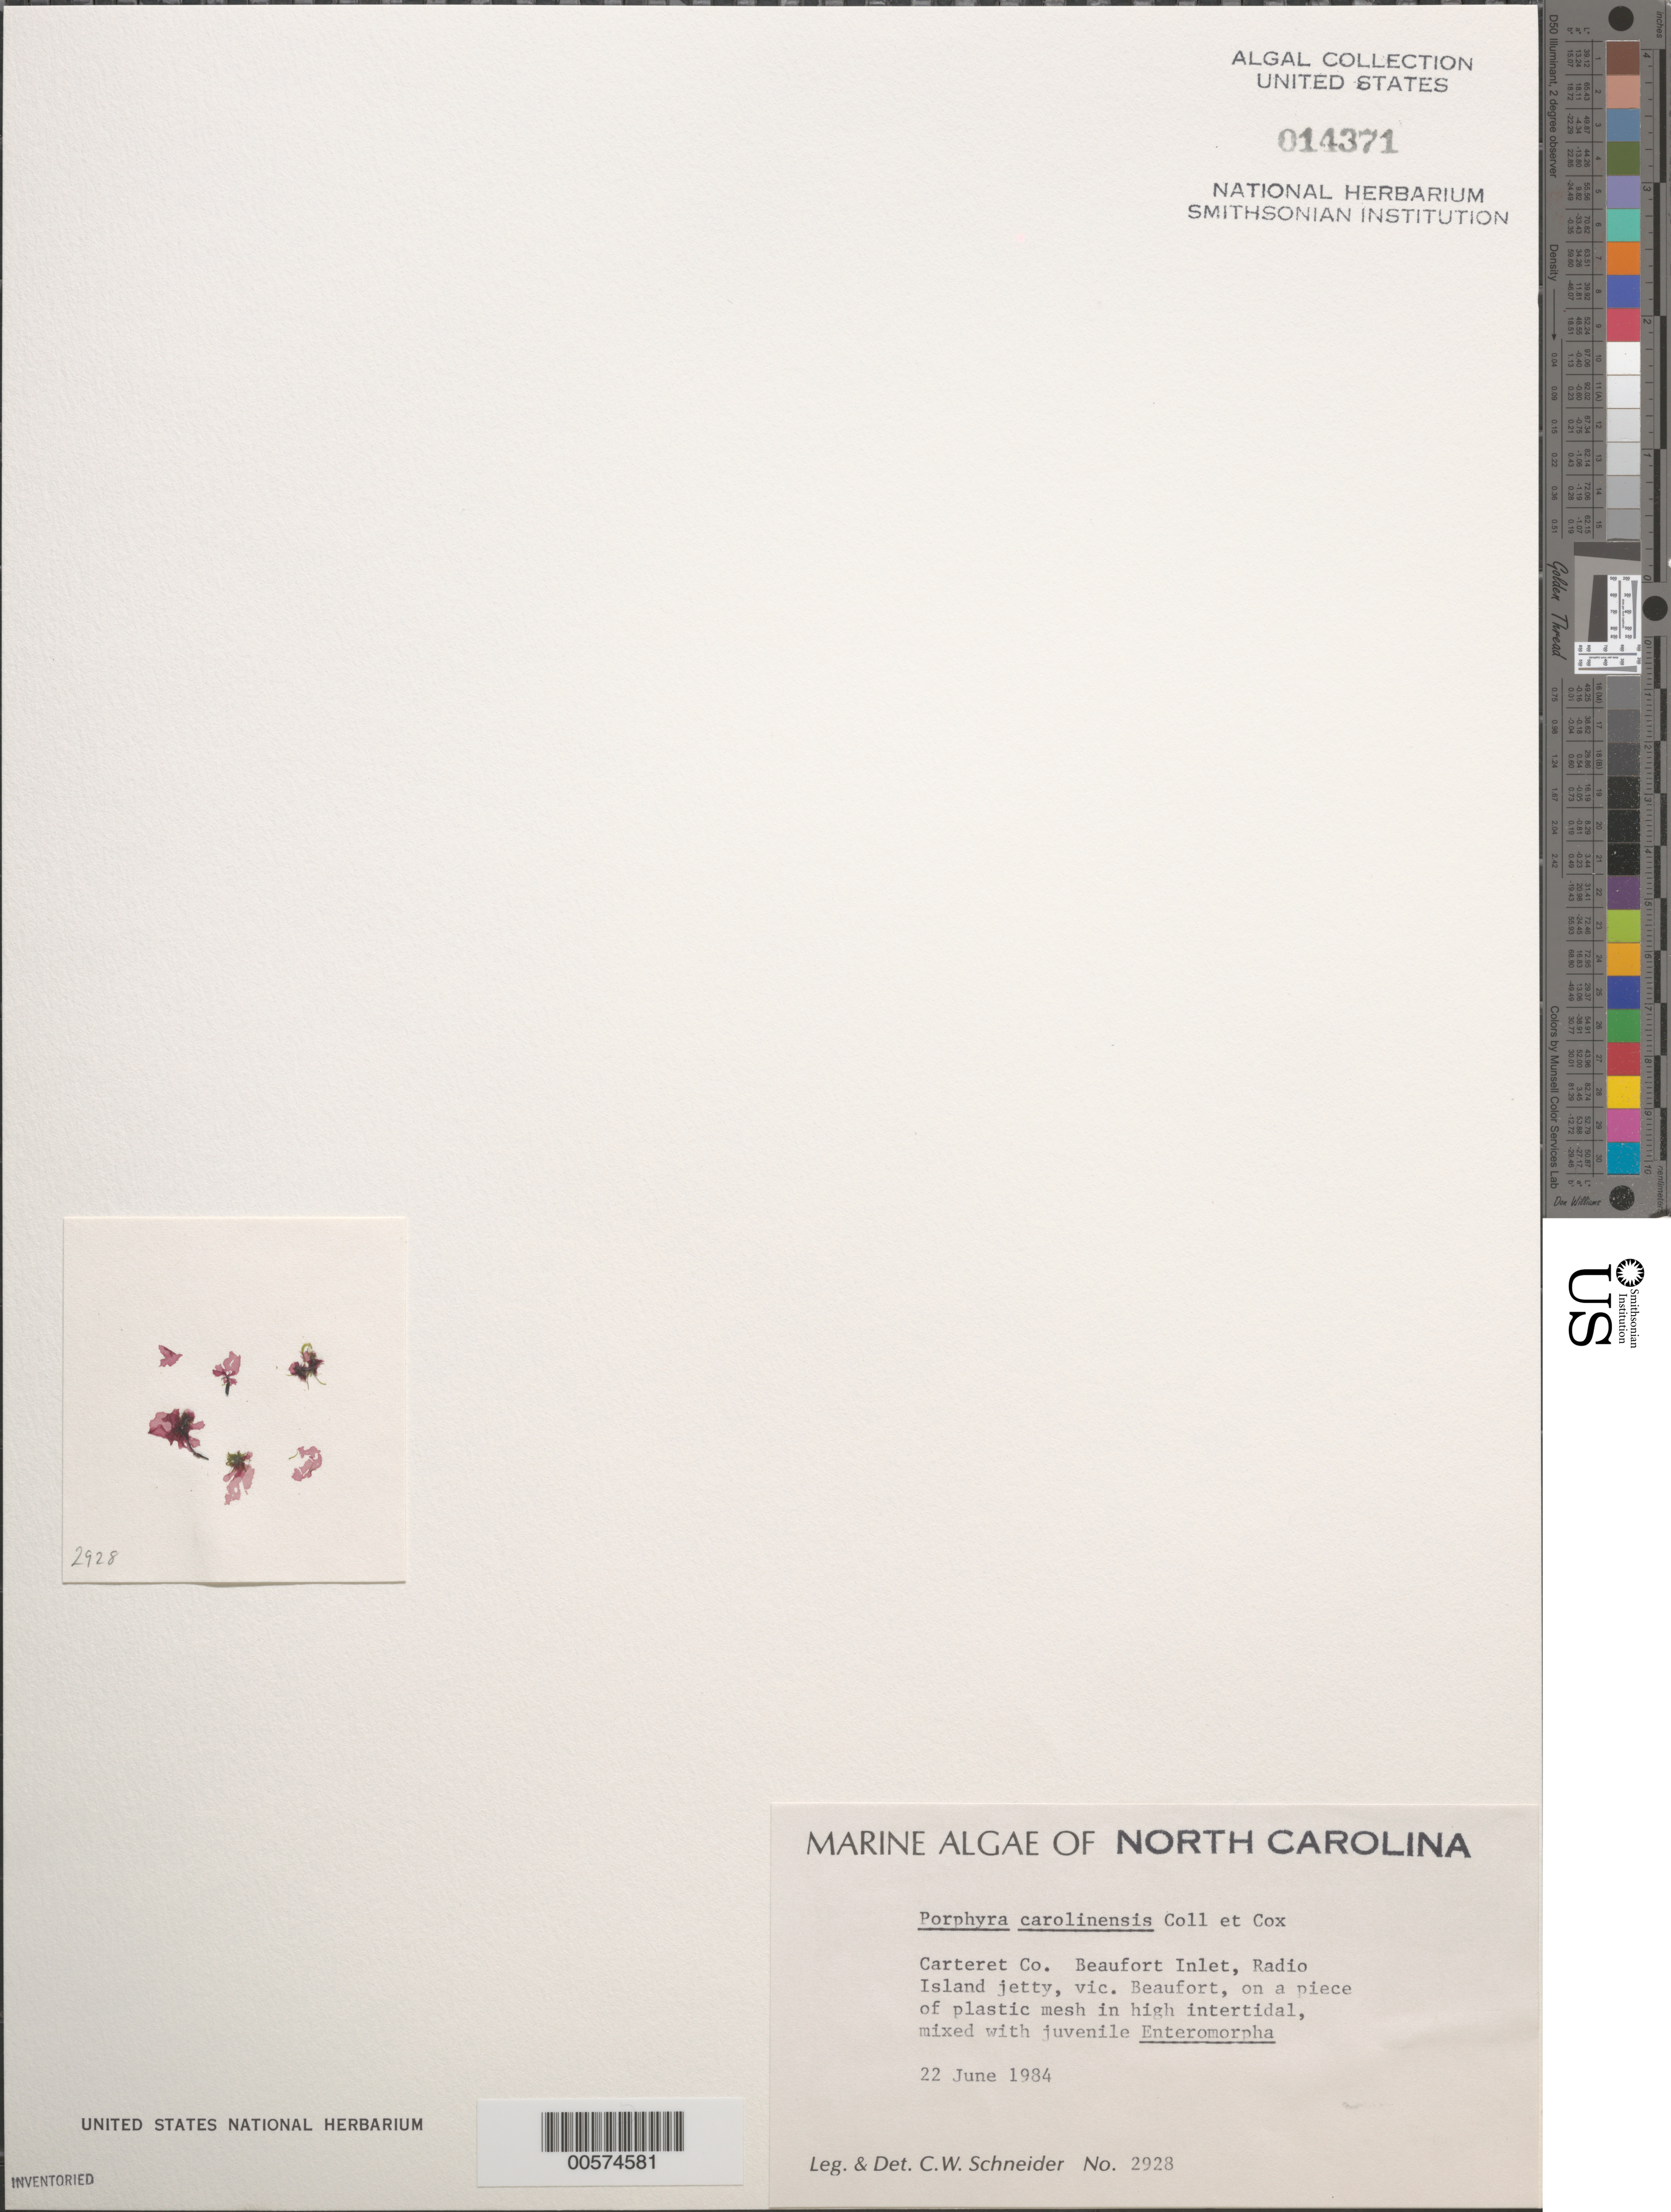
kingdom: Plantae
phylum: Rhodophyta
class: Bangiophyceae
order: Bangiales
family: Bangiaceae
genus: Phycocalidia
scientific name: Phycocalidia suborbiculata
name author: (Kjellm.) Santiañez & M.J. Wynne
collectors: C. W. Schneider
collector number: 2928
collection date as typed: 22 Jun 1984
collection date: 1984-06-22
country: United States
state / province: North Carolina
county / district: Carteret County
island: Radio Island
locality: Radio Island jetty, Beaufort Inlet, Beaufort area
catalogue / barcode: US 14371